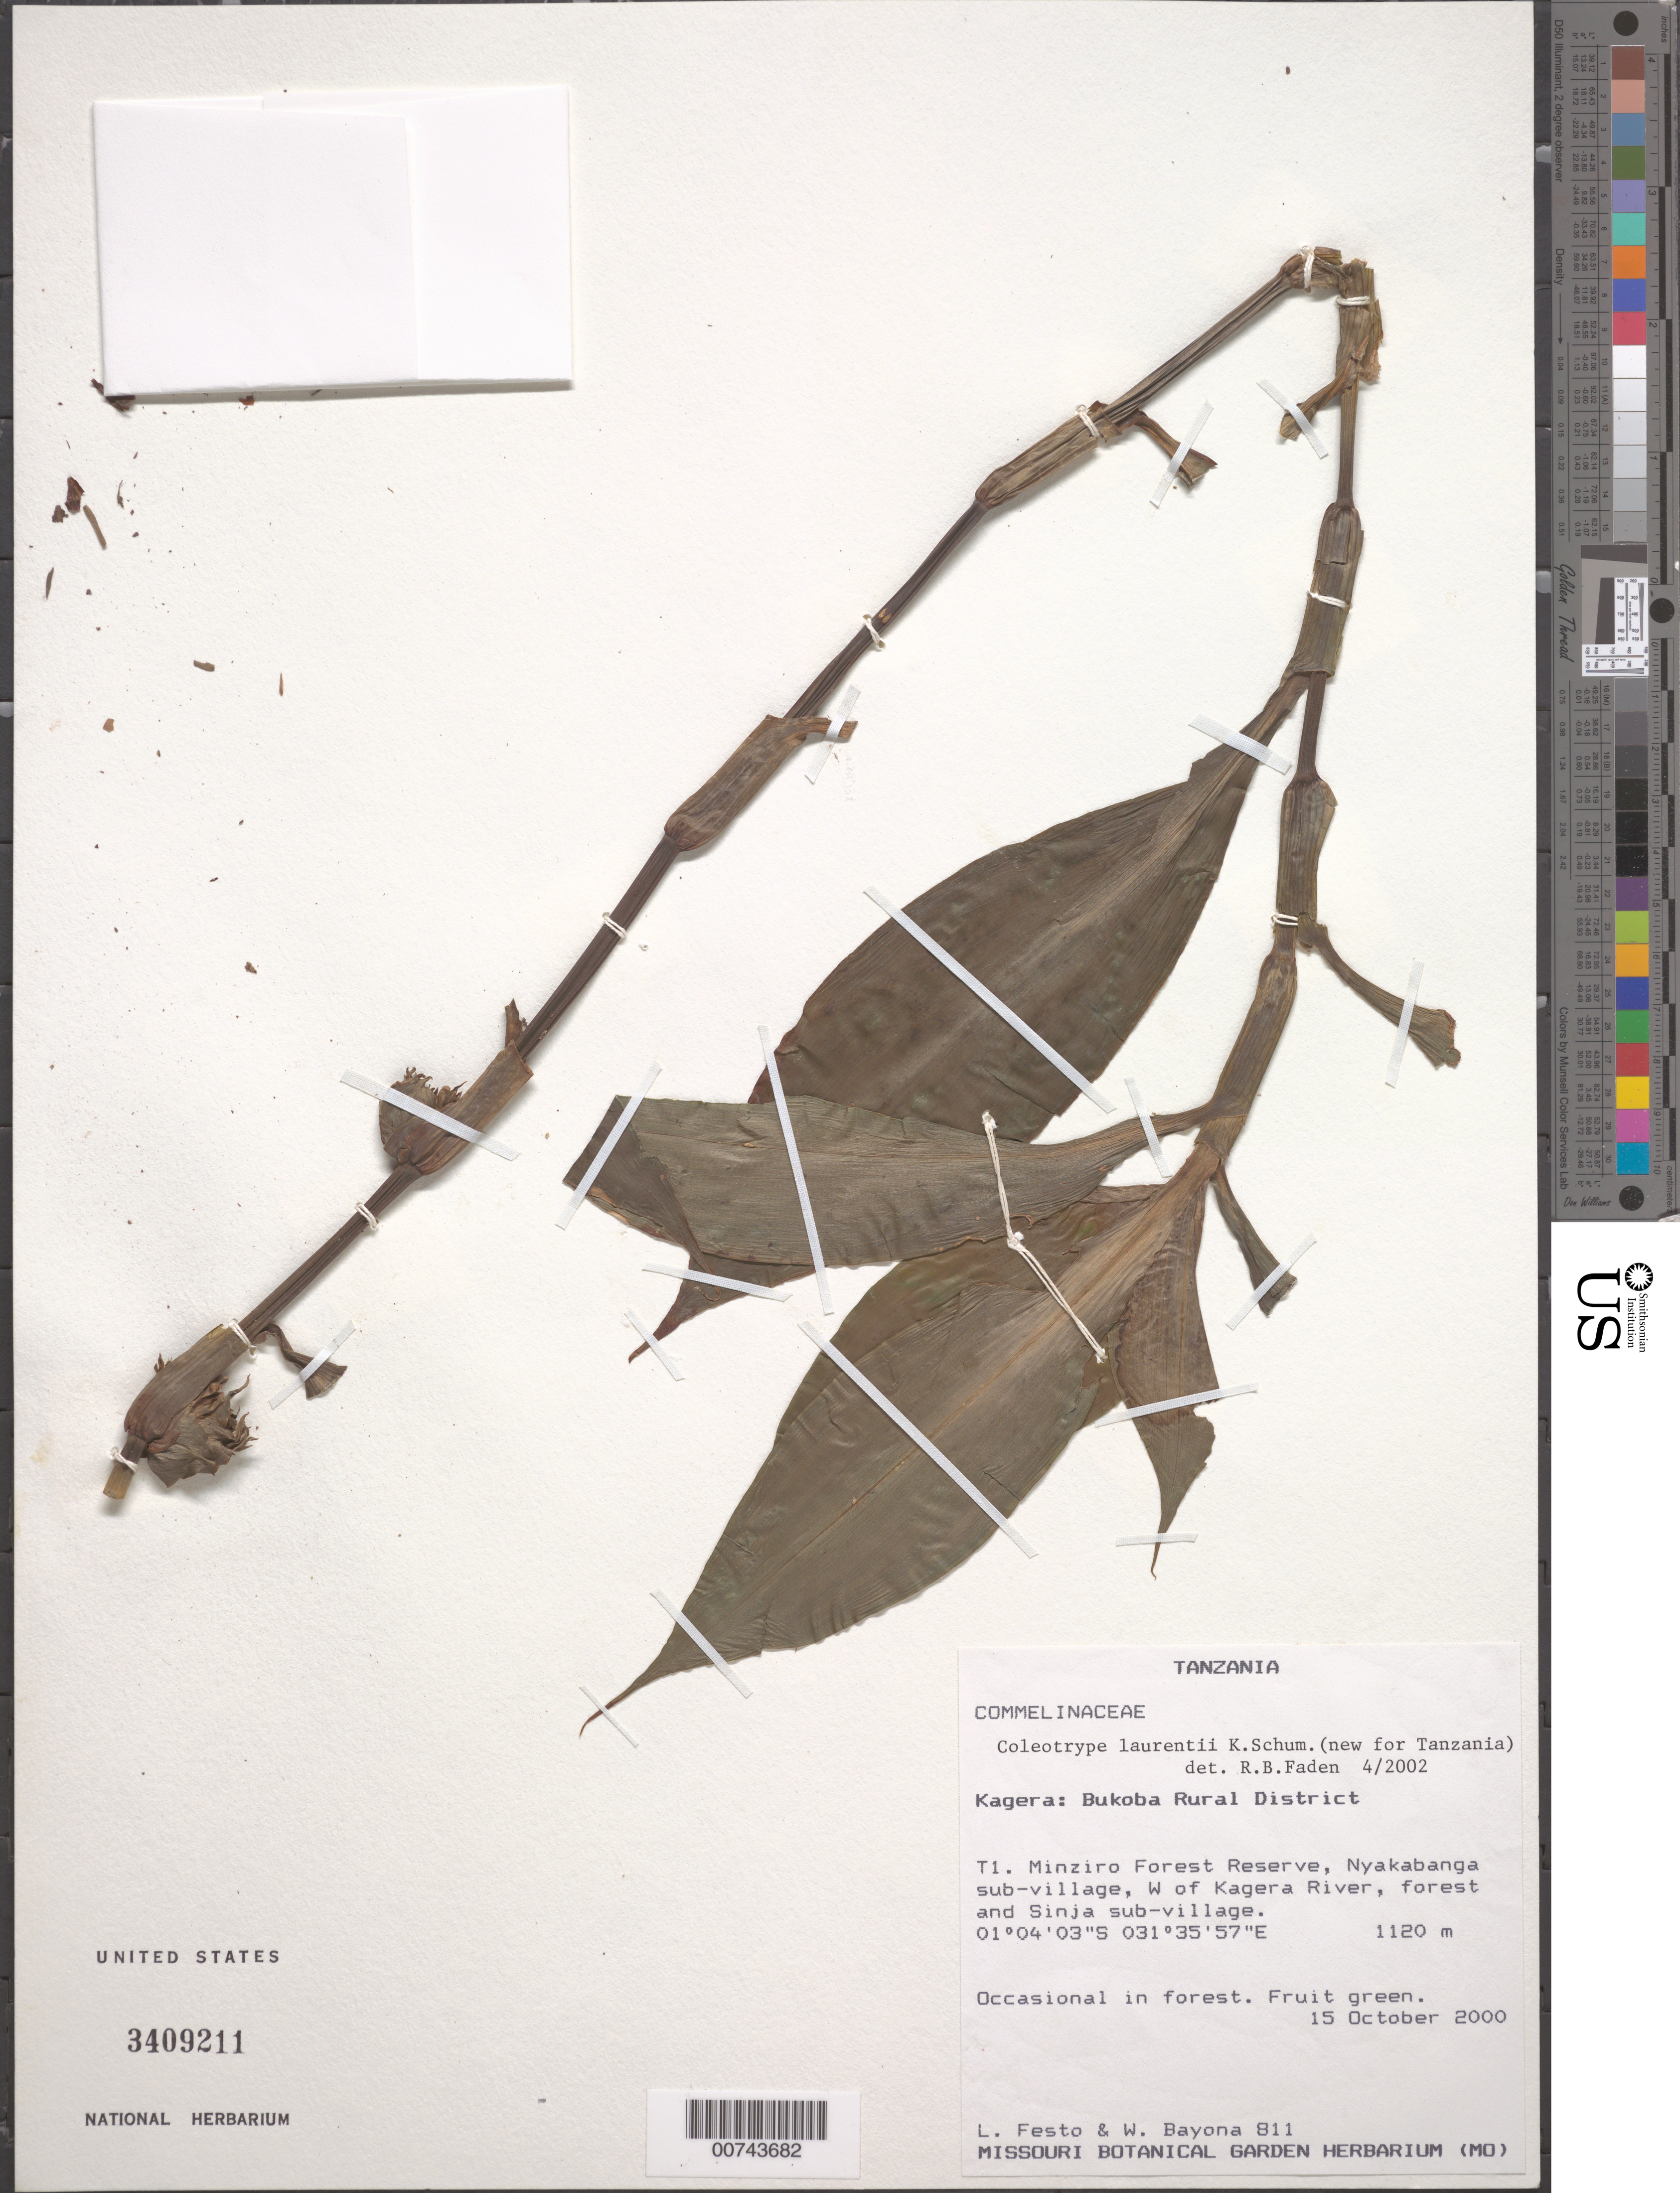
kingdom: Plantae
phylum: Tracheophyta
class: Liliopsida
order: Commelinales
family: Commelinaceae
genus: Coleotrype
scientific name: Coleotrype laurentii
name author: K. Schum.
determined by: Faden, Robert B., (US), Smithsonian Institution - National Museum of Natural History (UNITED STATES)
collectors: L. Festo & W. Bayona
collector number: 811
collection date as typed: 15 Oct 2000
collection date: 2000-10-15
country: Tanzania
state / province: Kagera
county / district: Bukoba Rural Dist.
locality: T1, Minziro Forest Reserve, Nyakabanga sub-village, W of Kagera River, forest and Sinja sub-village.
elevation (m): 1120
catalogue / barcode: US 3409211